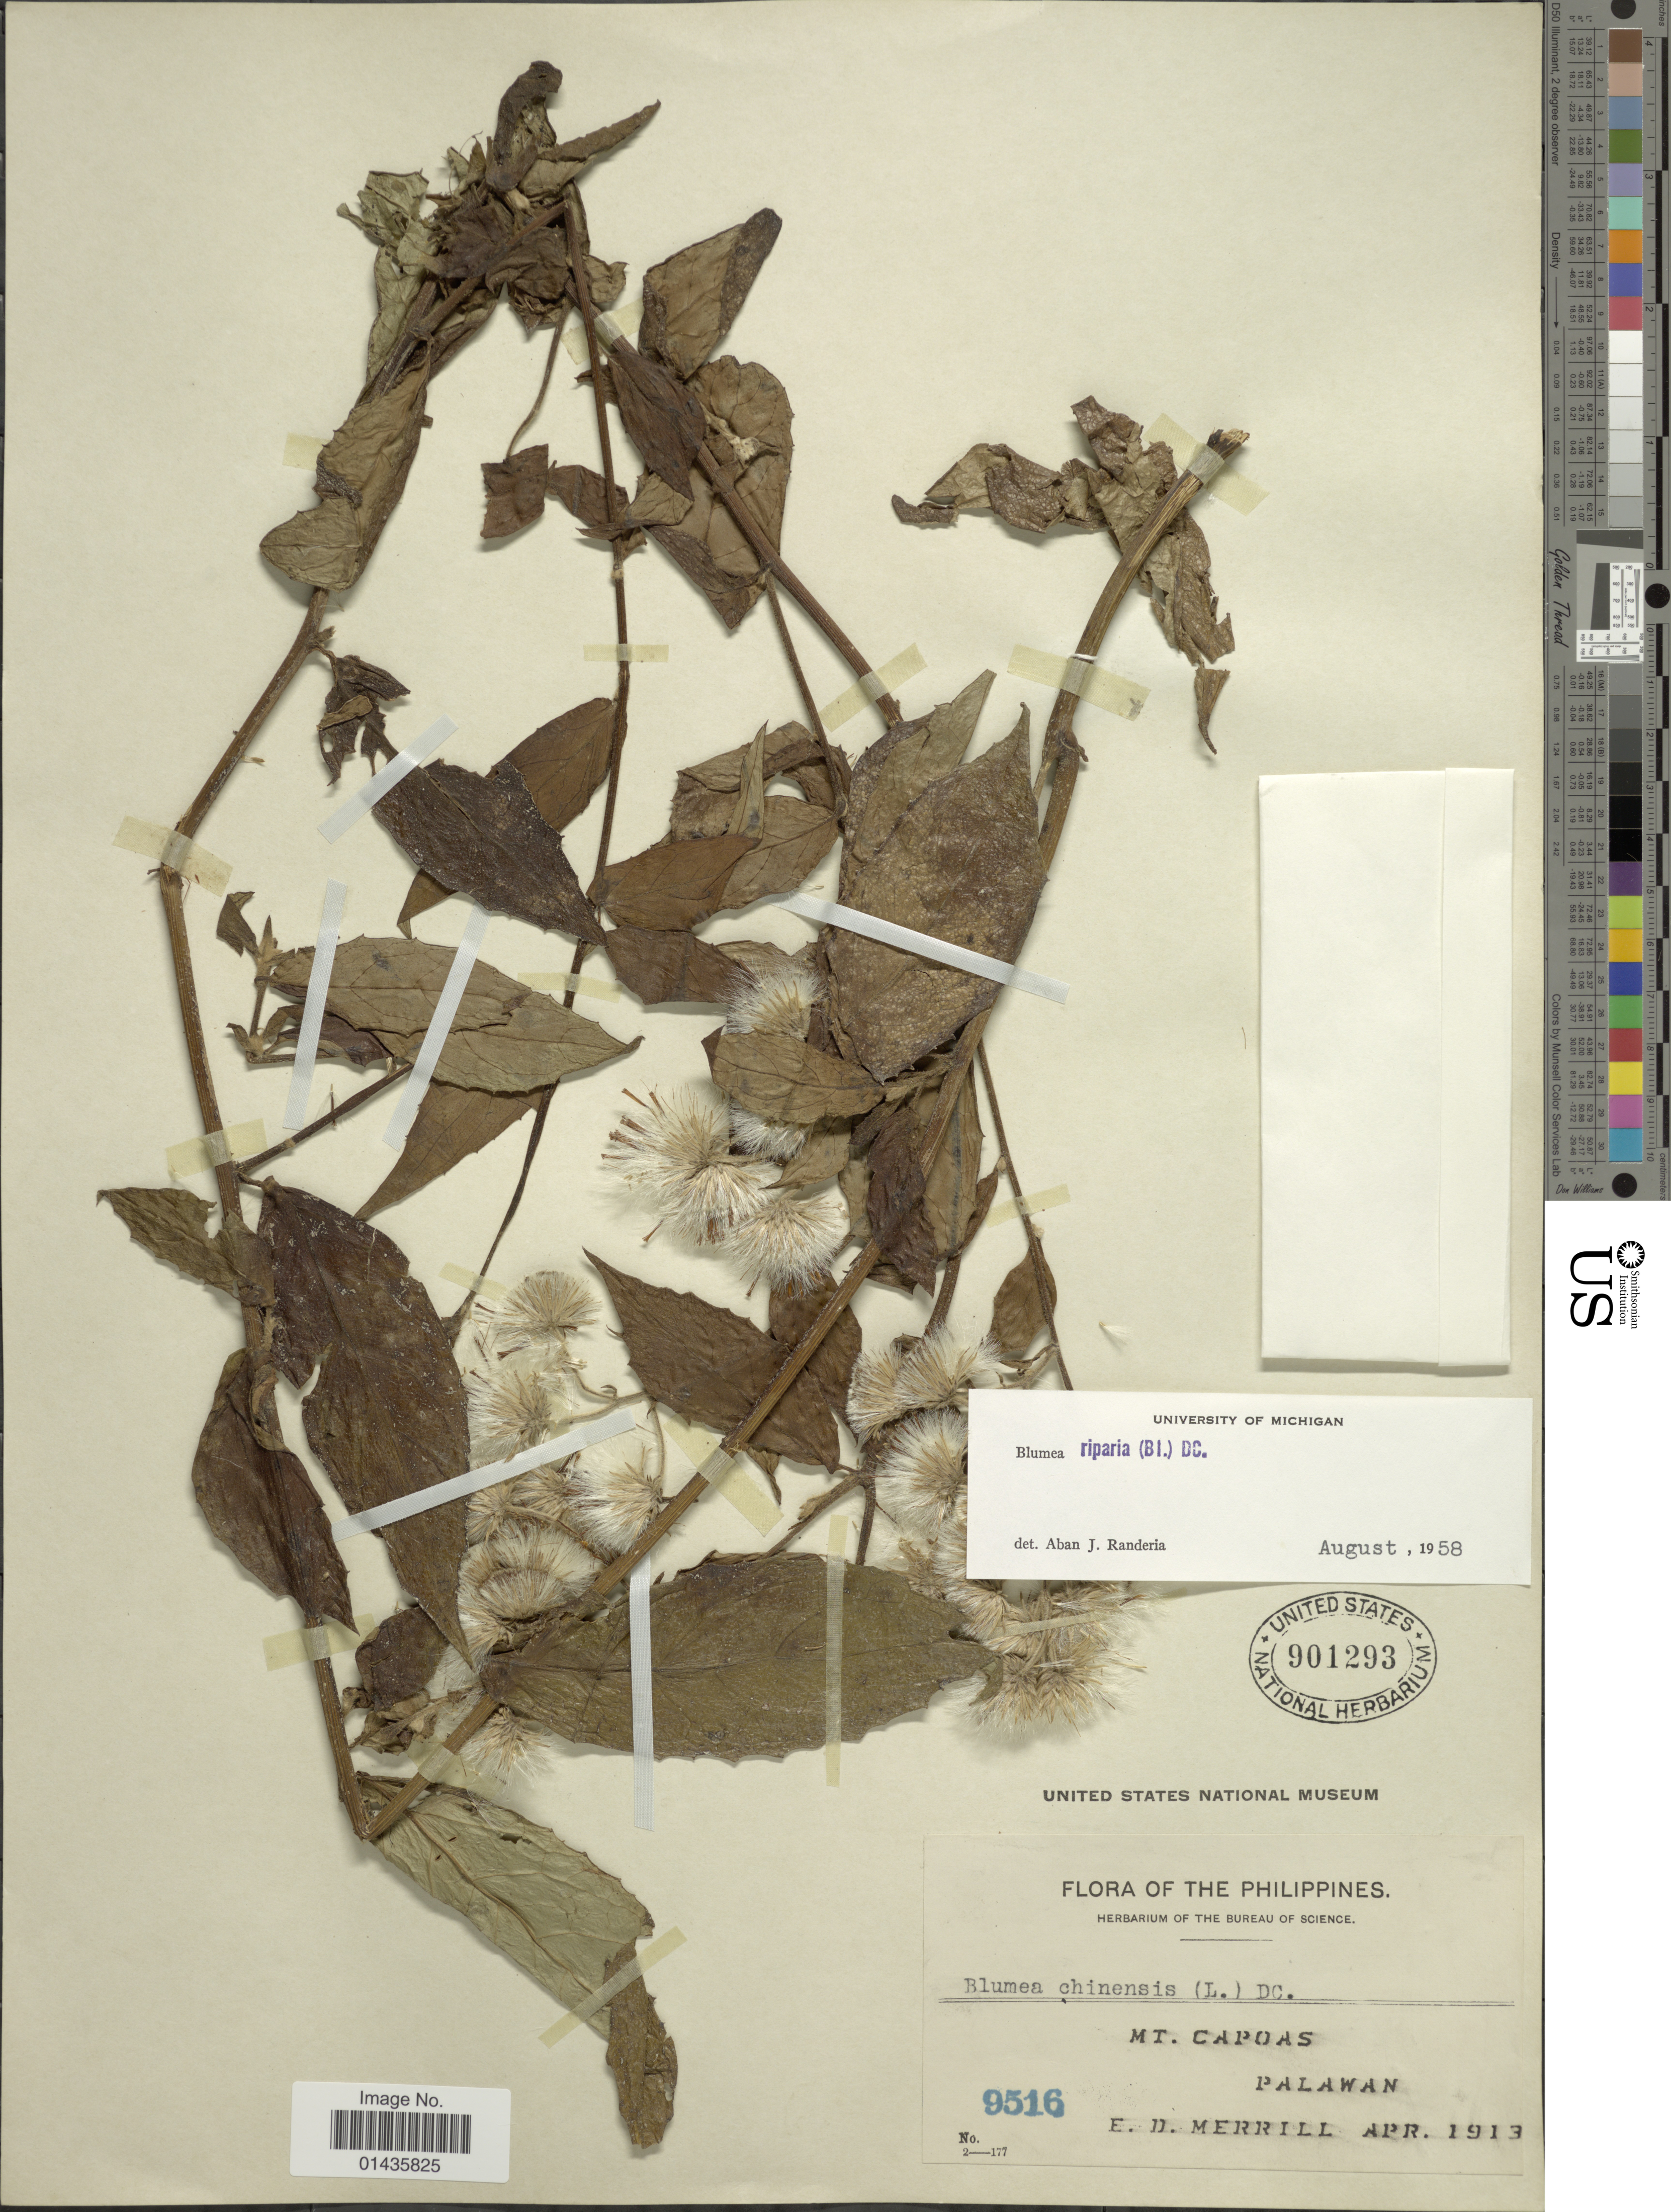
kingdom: Plantae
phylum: Tracheophyta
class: Magnoliopsida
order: Asterales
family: Asteraceae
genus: Blumea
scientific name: Blumea riparia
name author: (Blume) DC.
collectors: E. D. Merrill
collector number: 9516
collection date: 1913-04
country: Philippines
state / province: Mimaropa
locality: Mt. Capoas, Palawan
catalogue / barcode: US 901293